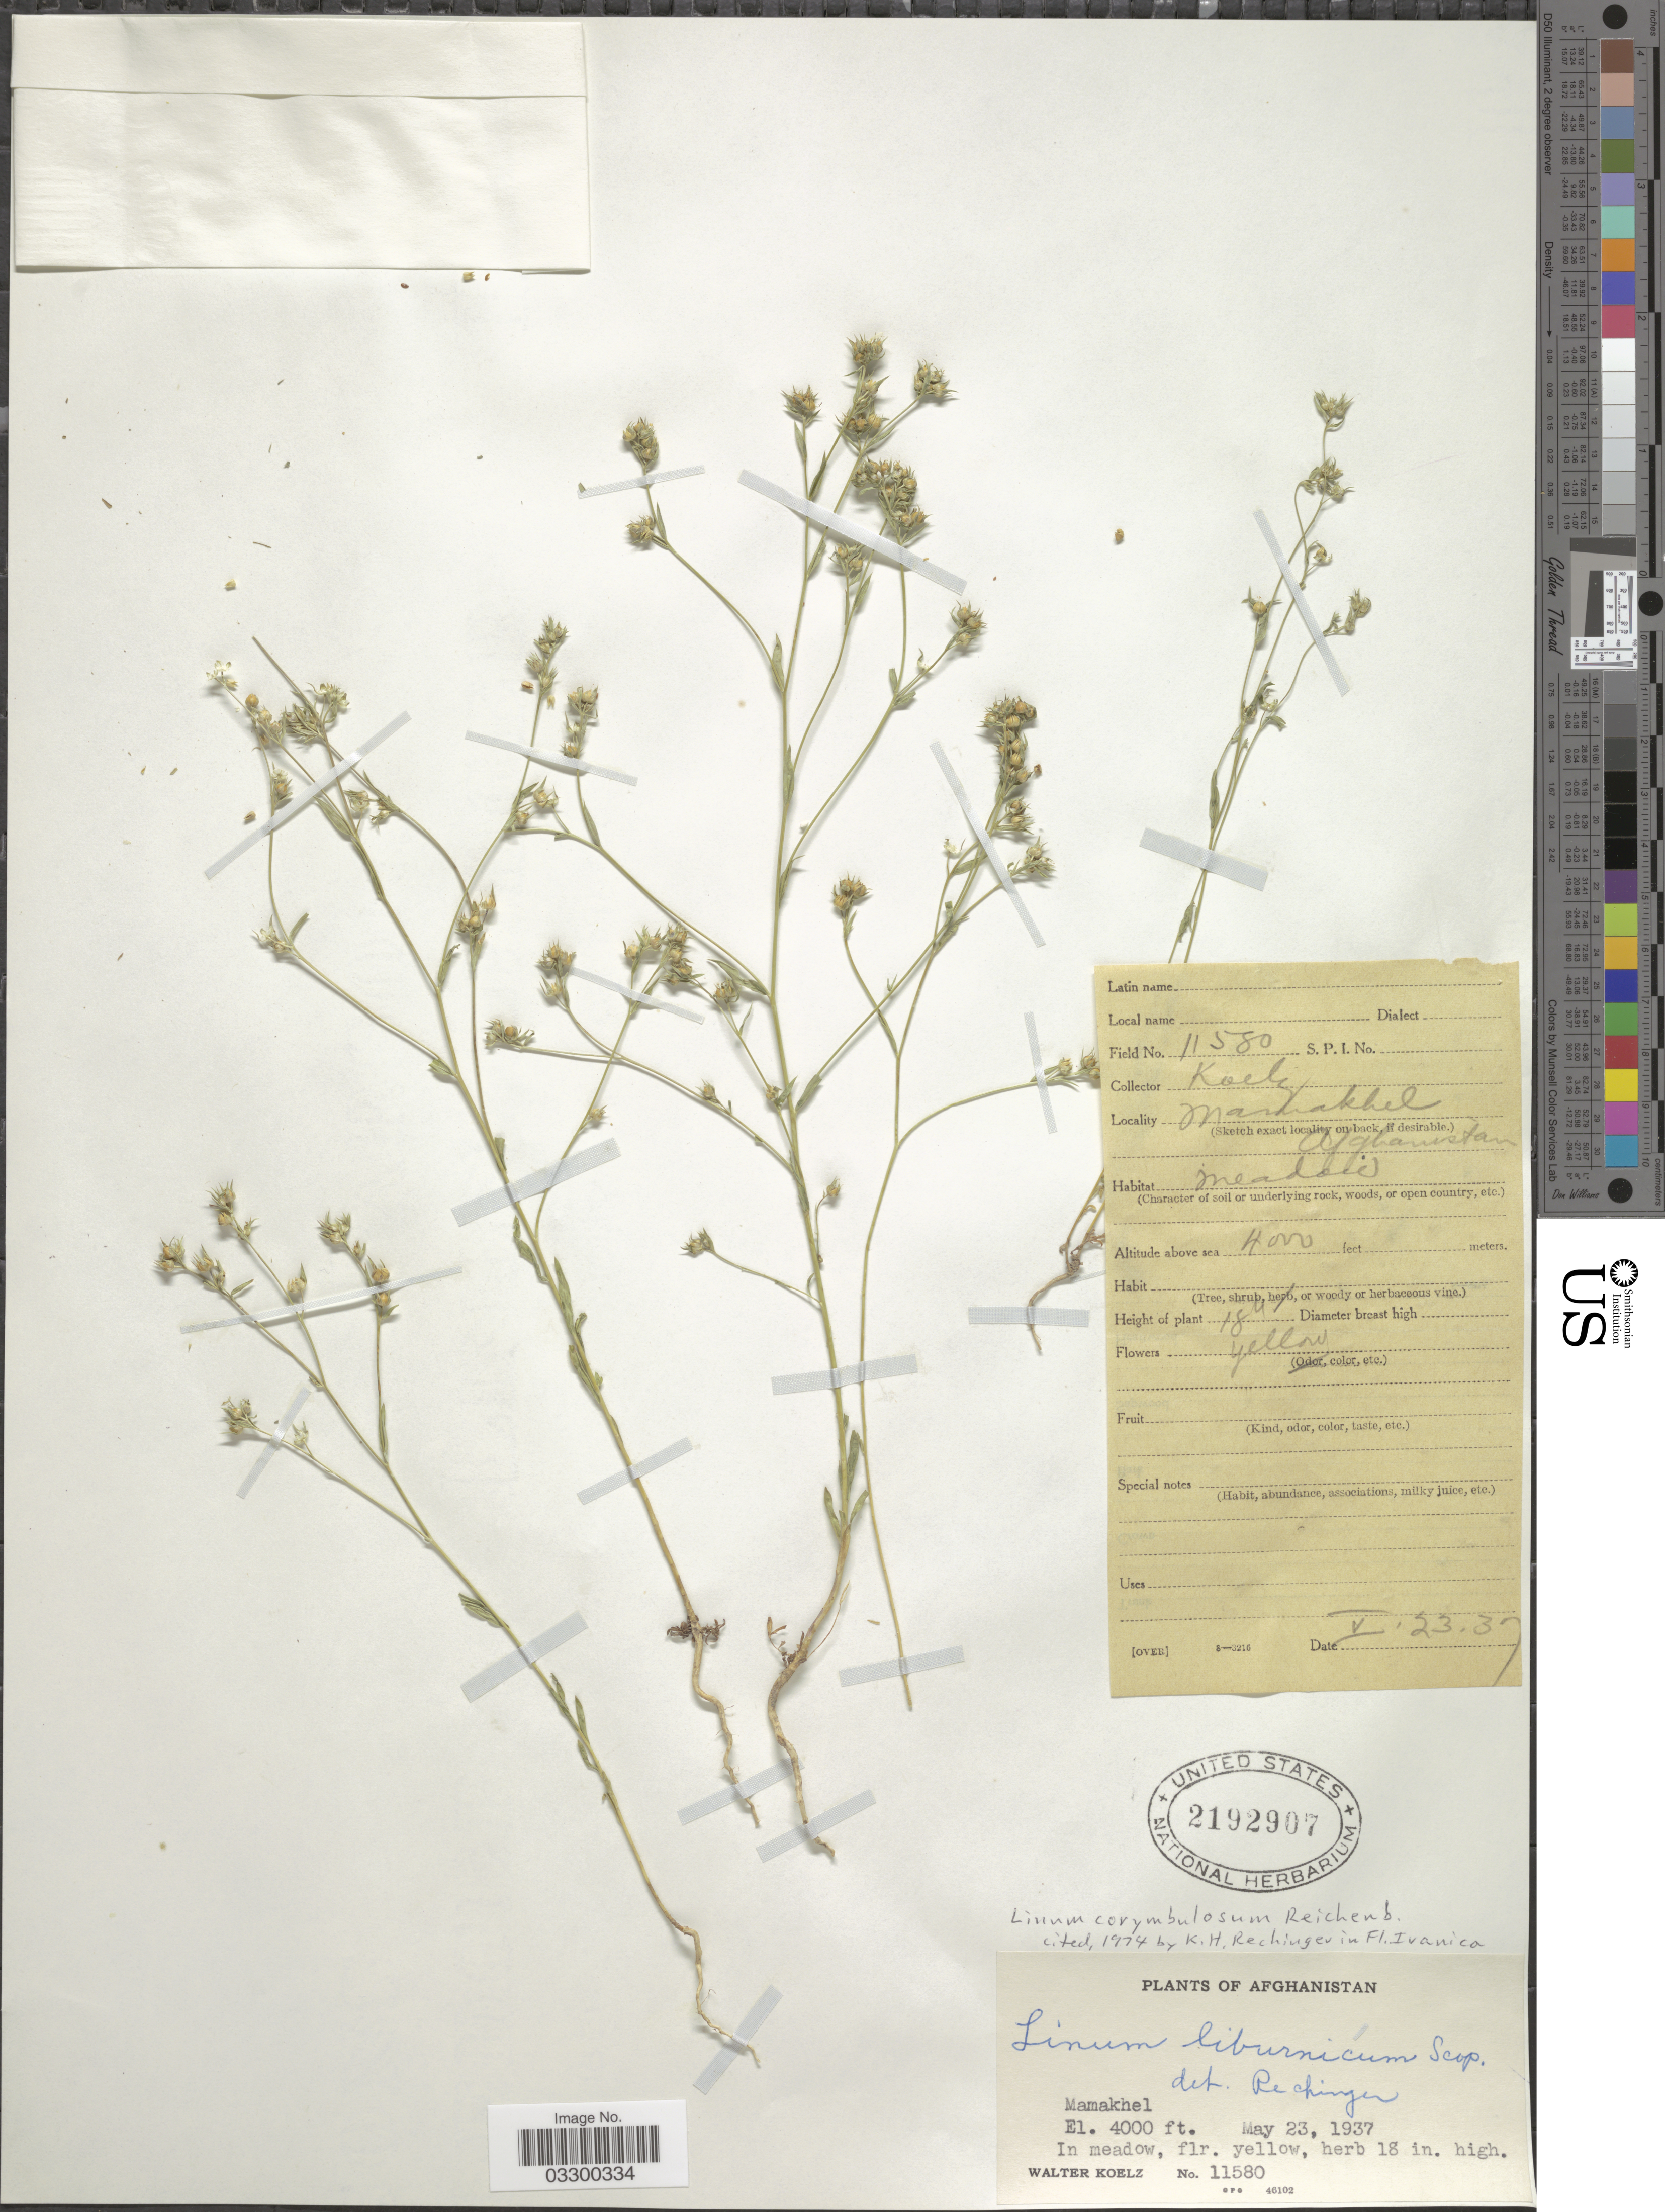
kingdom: Plantae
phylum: Tracheophyta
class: Magnoliopsida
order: Malpighiales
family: Linaceae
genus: Linum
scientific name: Linum corymbulosum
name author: Rchb.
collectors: W. N. Koelz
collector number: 11580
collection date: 1937-05-23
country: Afghanistan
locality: Mamakhel.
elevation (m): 1219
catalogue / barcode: US 2192907